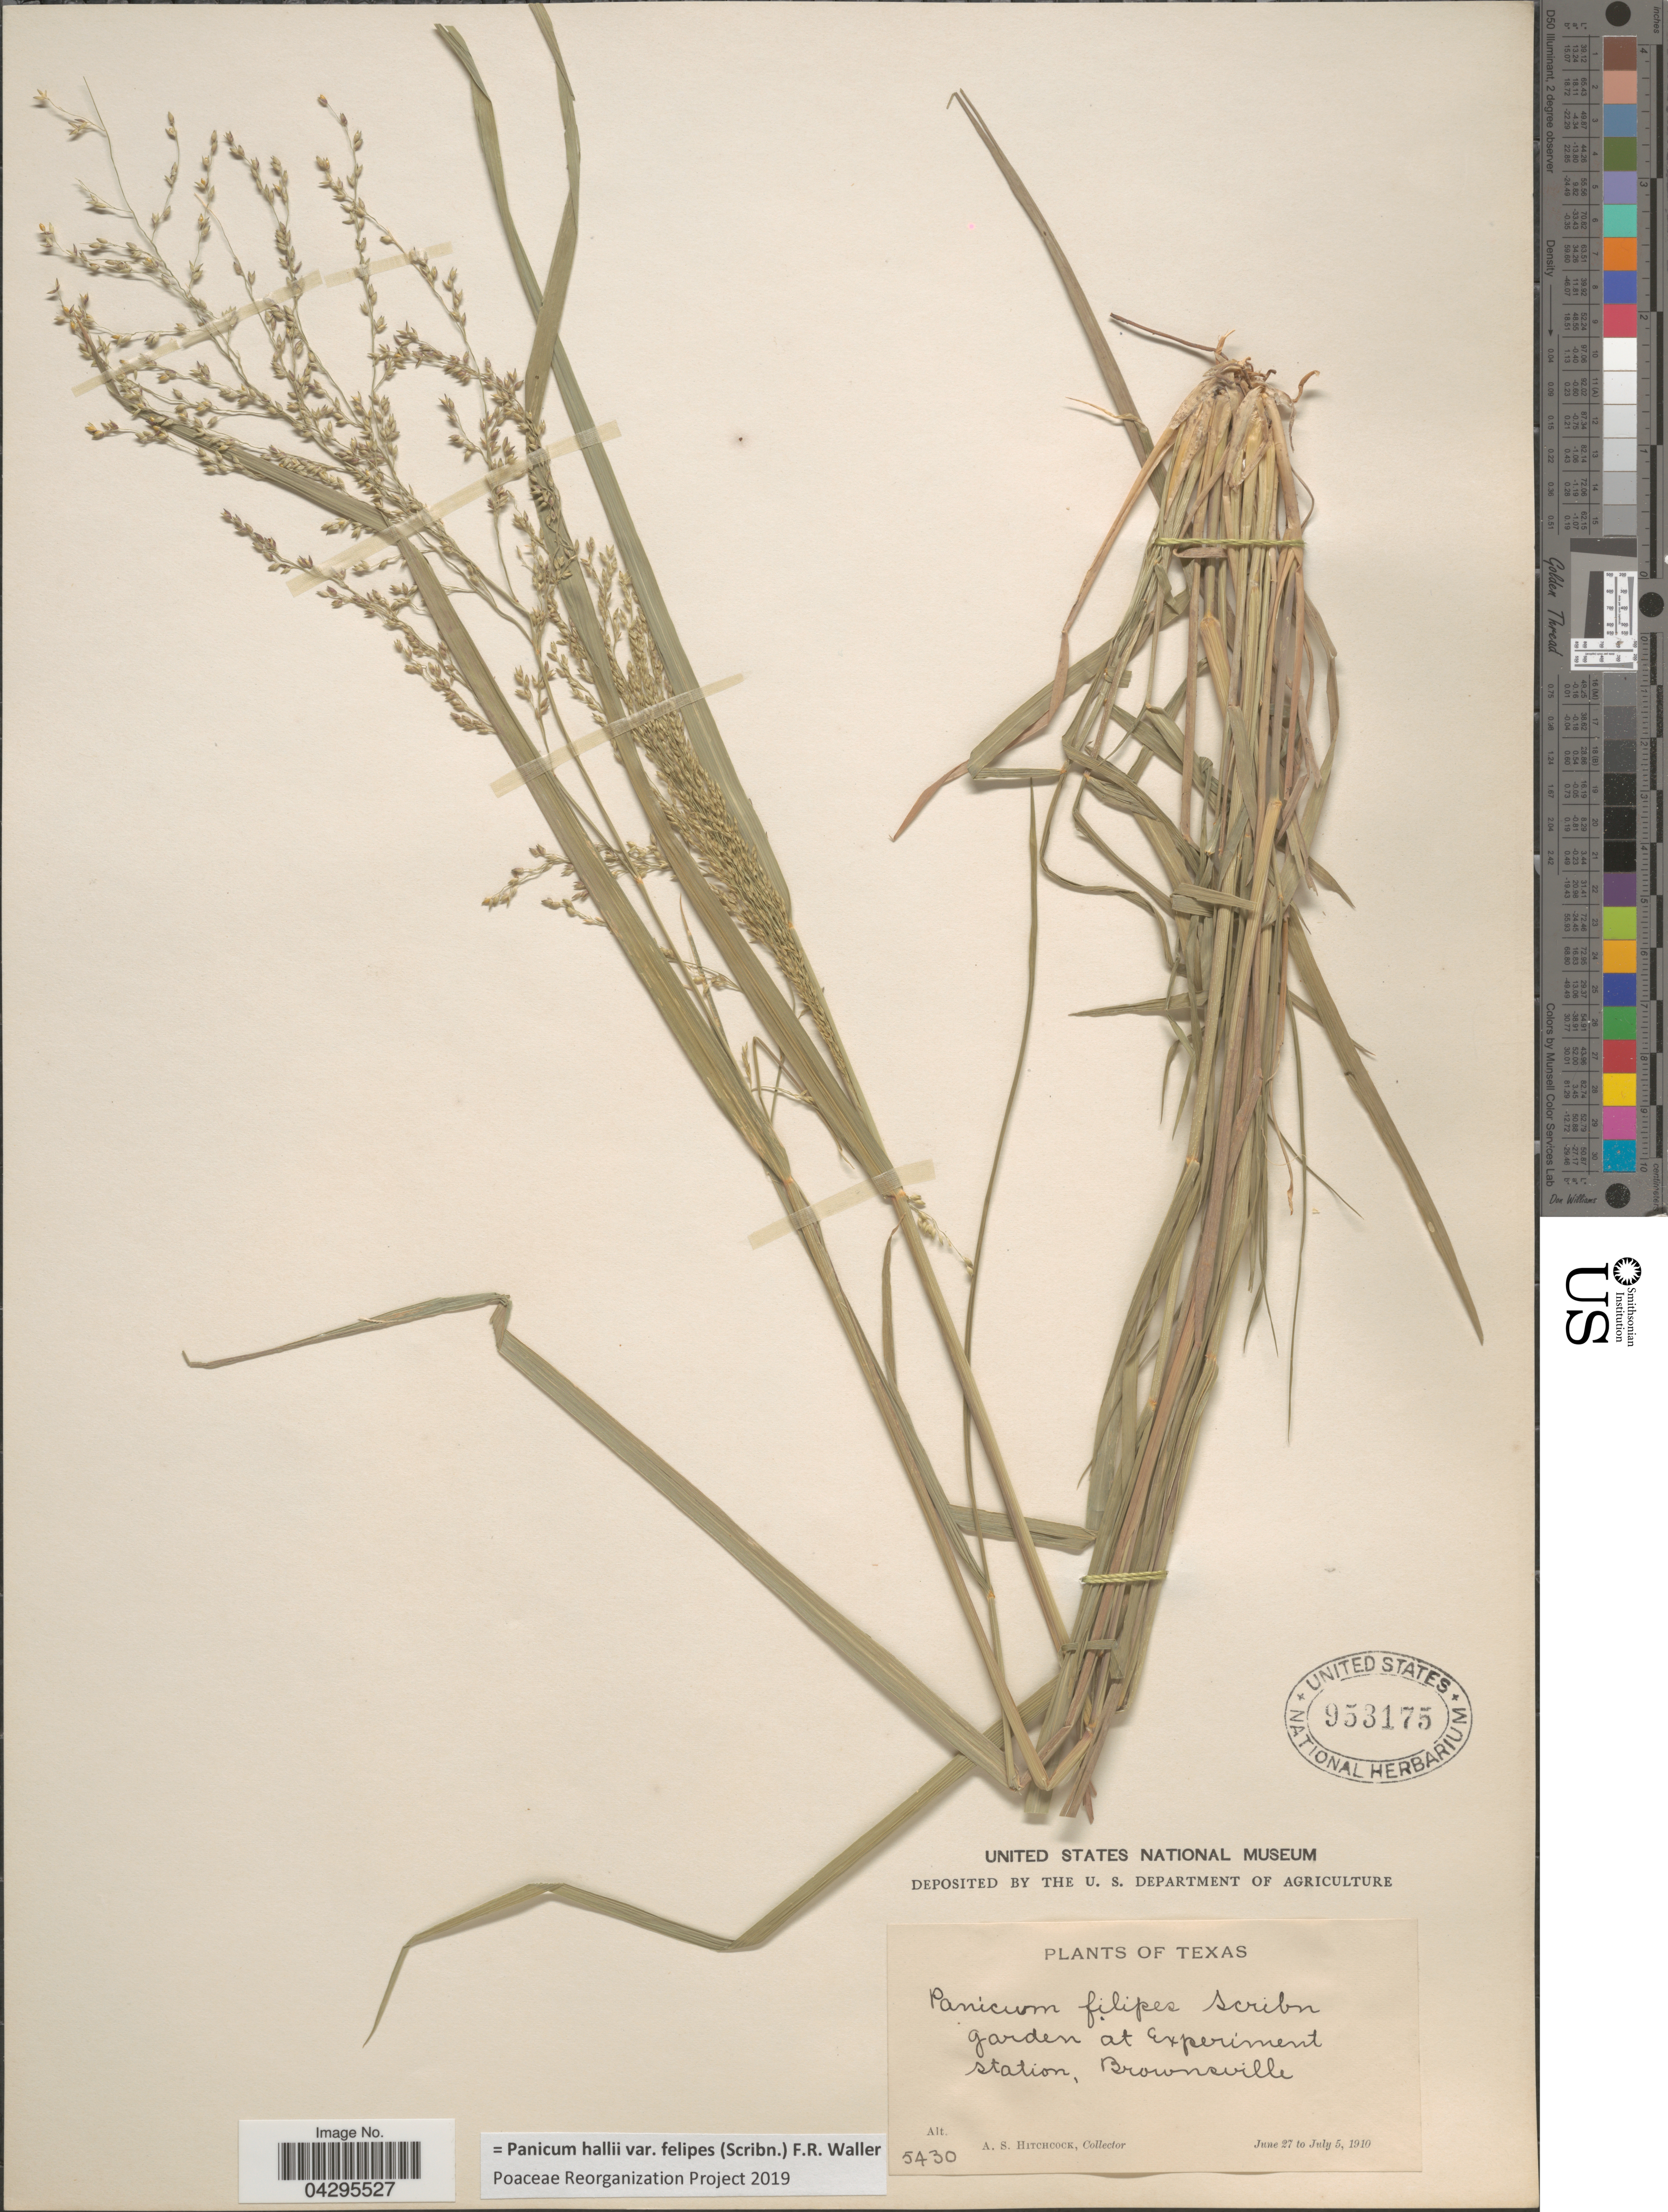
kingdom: Plantae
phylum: Tracheophyta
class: Liliopsida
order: Poales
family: Poaceae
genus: Panicum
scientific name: Panicum hallii var. felipes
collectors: A. S. Hitchcock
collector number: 5430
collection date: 1910-06-27/1910-07-05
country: United States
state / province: Texas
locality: Garden at Experiment station, Brownsville.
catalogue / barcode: US 953175